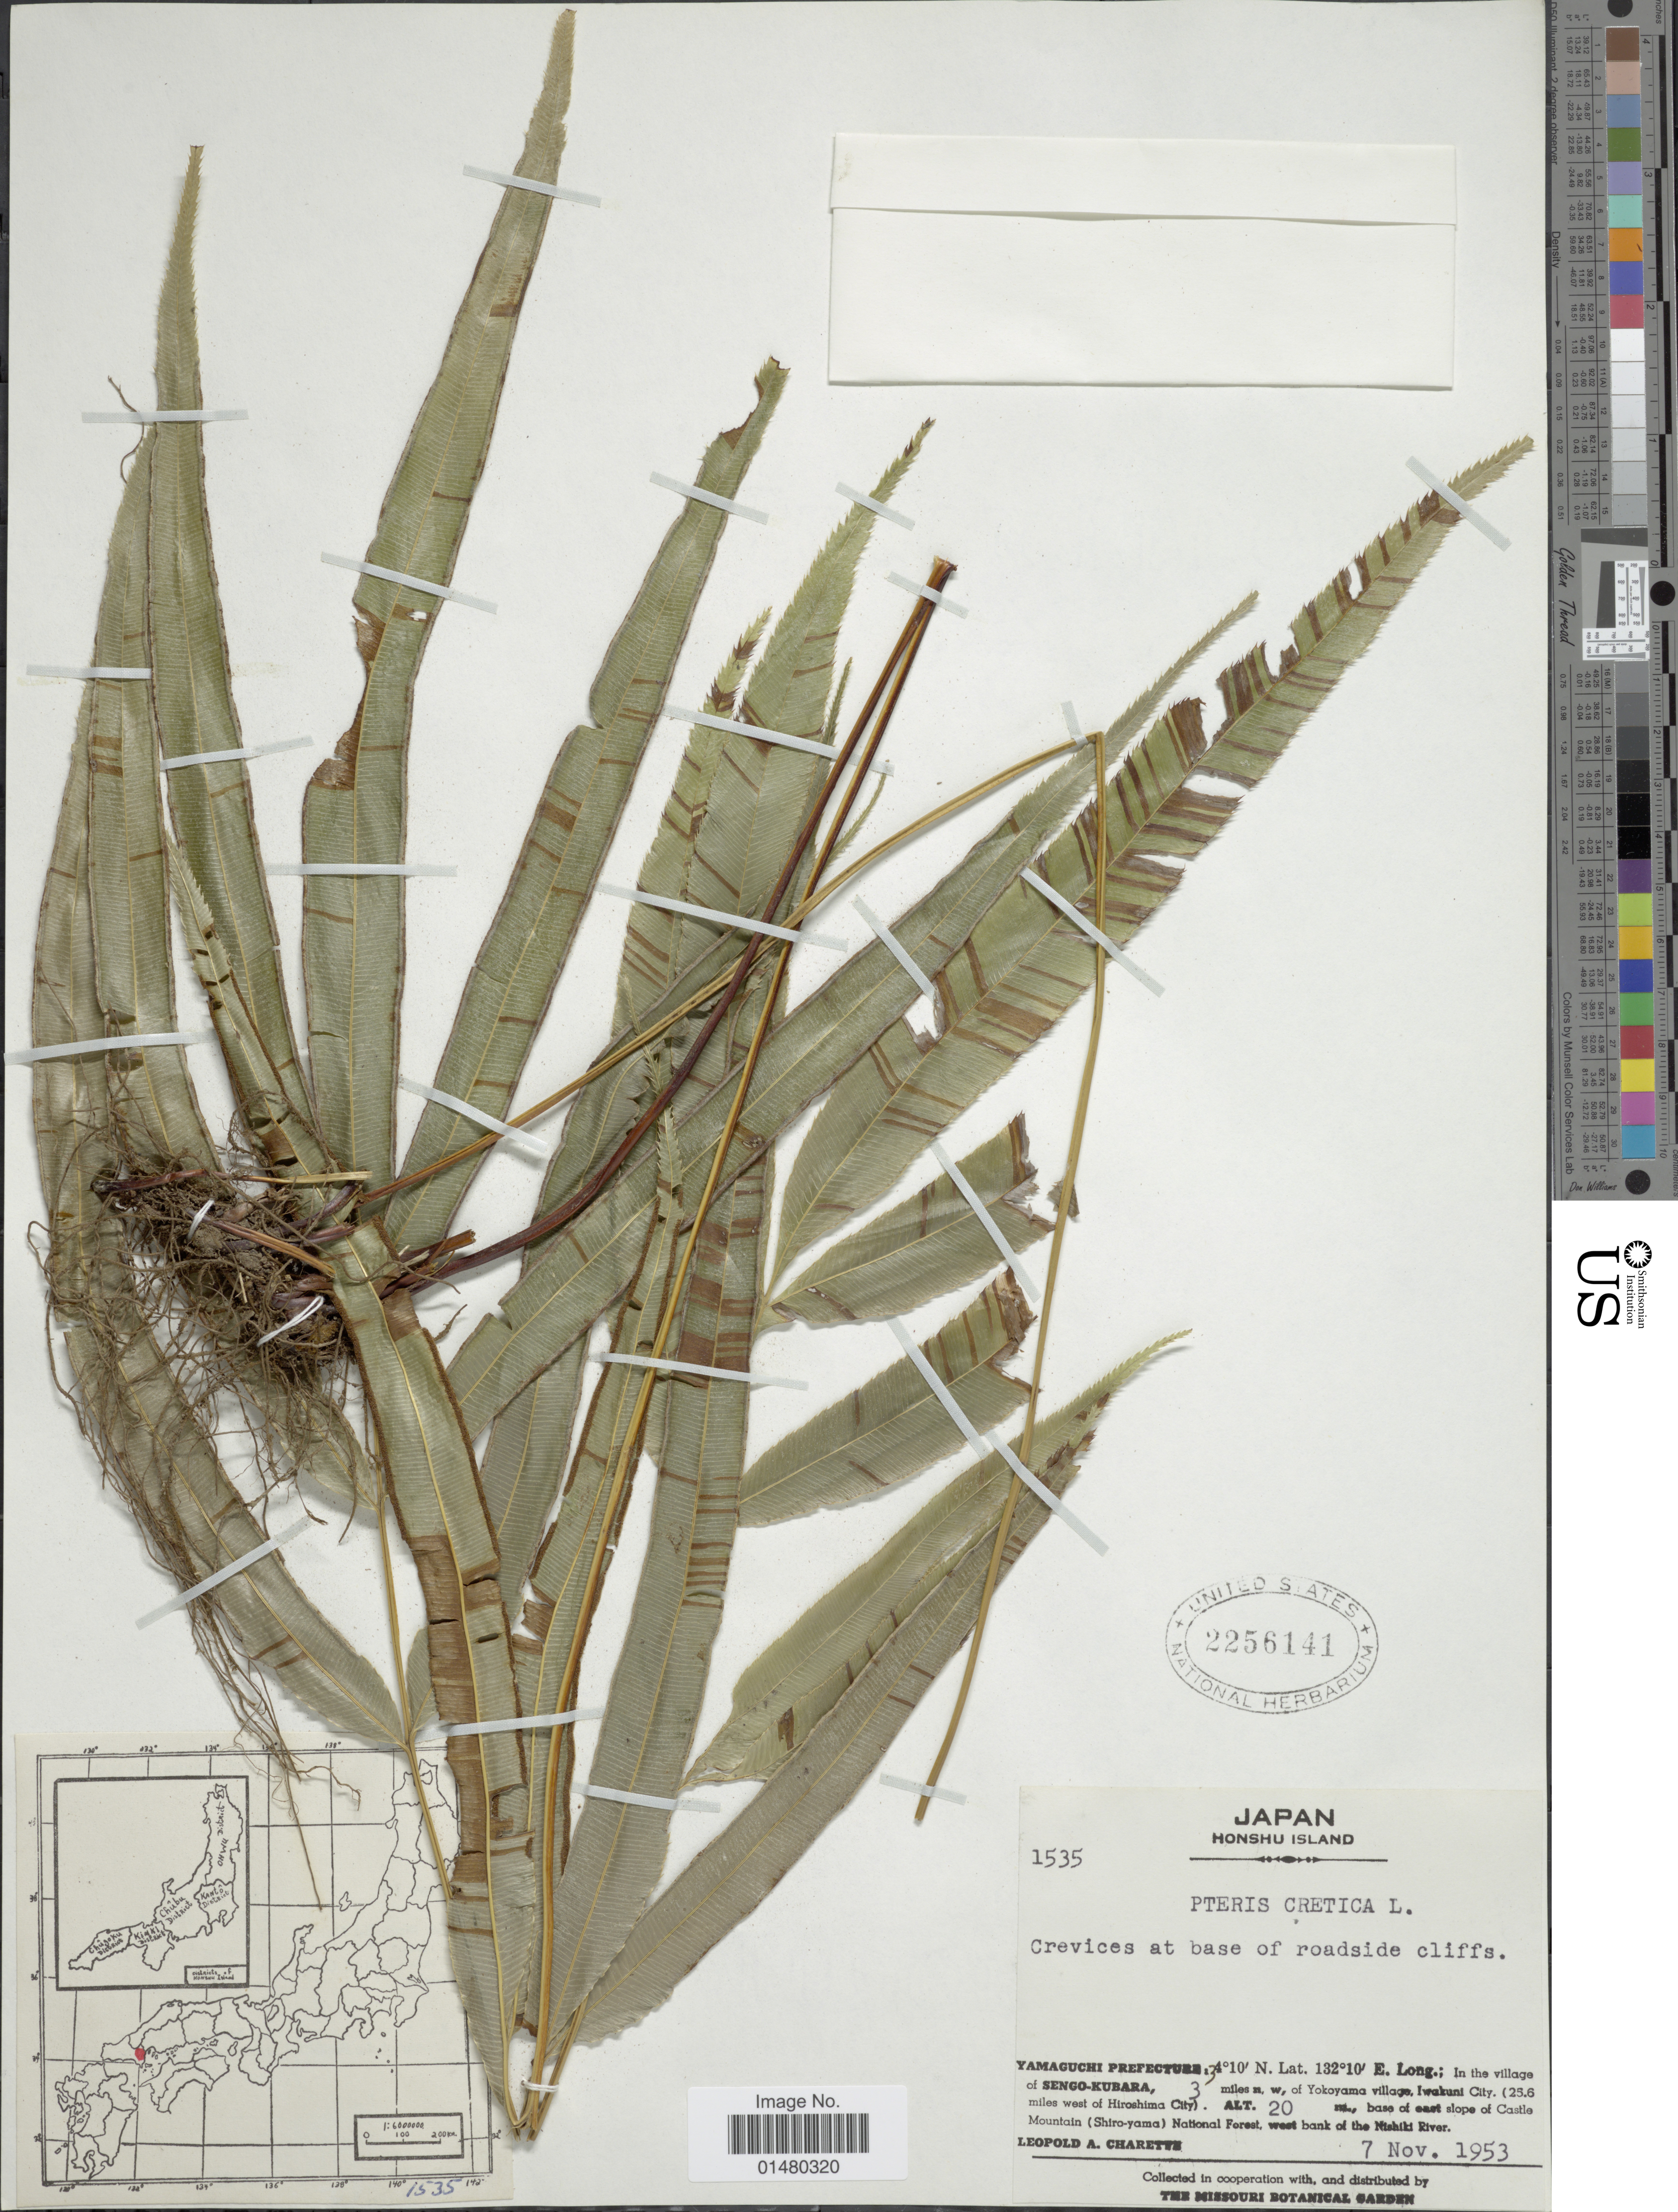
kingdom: Plantae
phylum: Tracheophyta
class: Polypodiopsida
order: Polypodiales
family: Pteridaceae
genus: Pteris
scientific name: Pteris cretica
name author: L.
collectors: L. A. Charette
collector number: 1535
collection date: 1953-11-07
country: Japan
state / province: Yamaguti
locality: Honshu Island, Yamaguchi Prefecture; In the village of Sengo-Kubara, 3 miles n, w, of Yokoyama villae, Iwakuni City. (25.6 miles west of Hiroshima City), base of east slope of Castle Mountain (Shiro-yama) National Forest, west bank of the Nishiaiki River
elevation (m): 20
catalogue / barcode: US 2256141